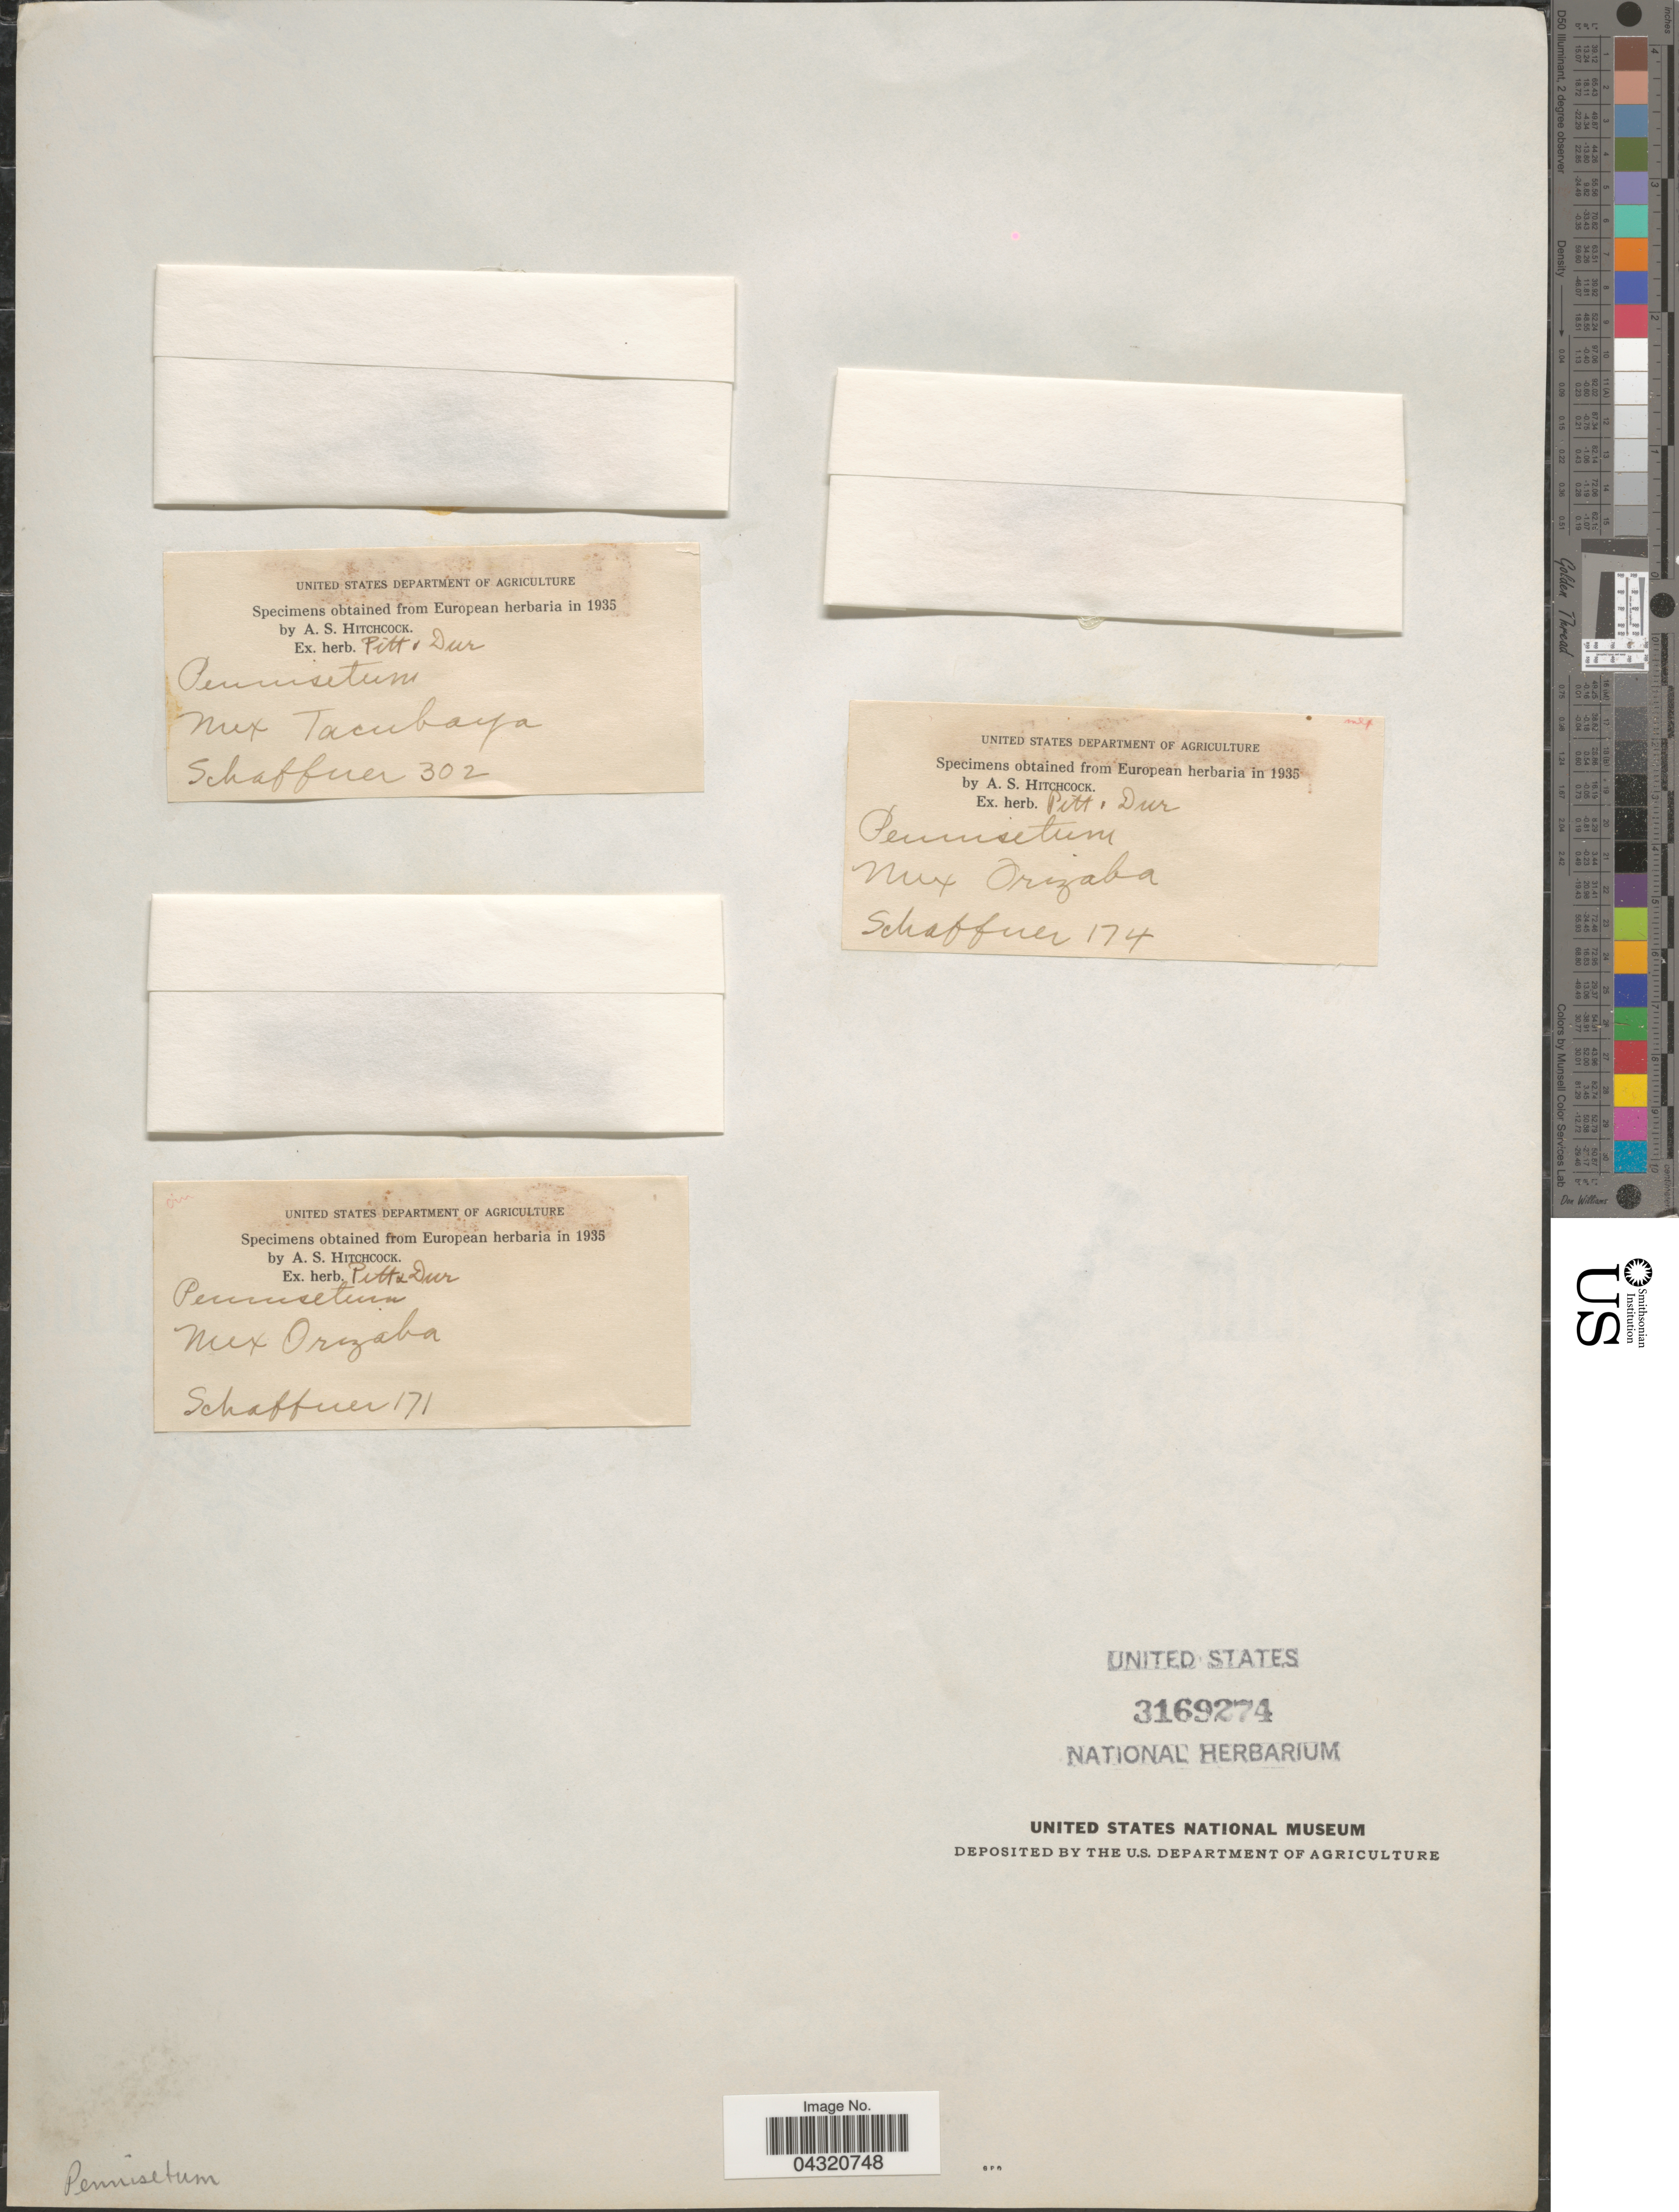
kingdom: Plantae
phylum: Tracheophyta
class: Liliopsida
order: Poales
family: Poaceae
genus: Cenchrus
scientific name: Cenchrus sp.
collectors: -. Schaffner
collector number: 174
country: Mexico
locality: Orizaba.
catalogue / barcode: US 3169274-2